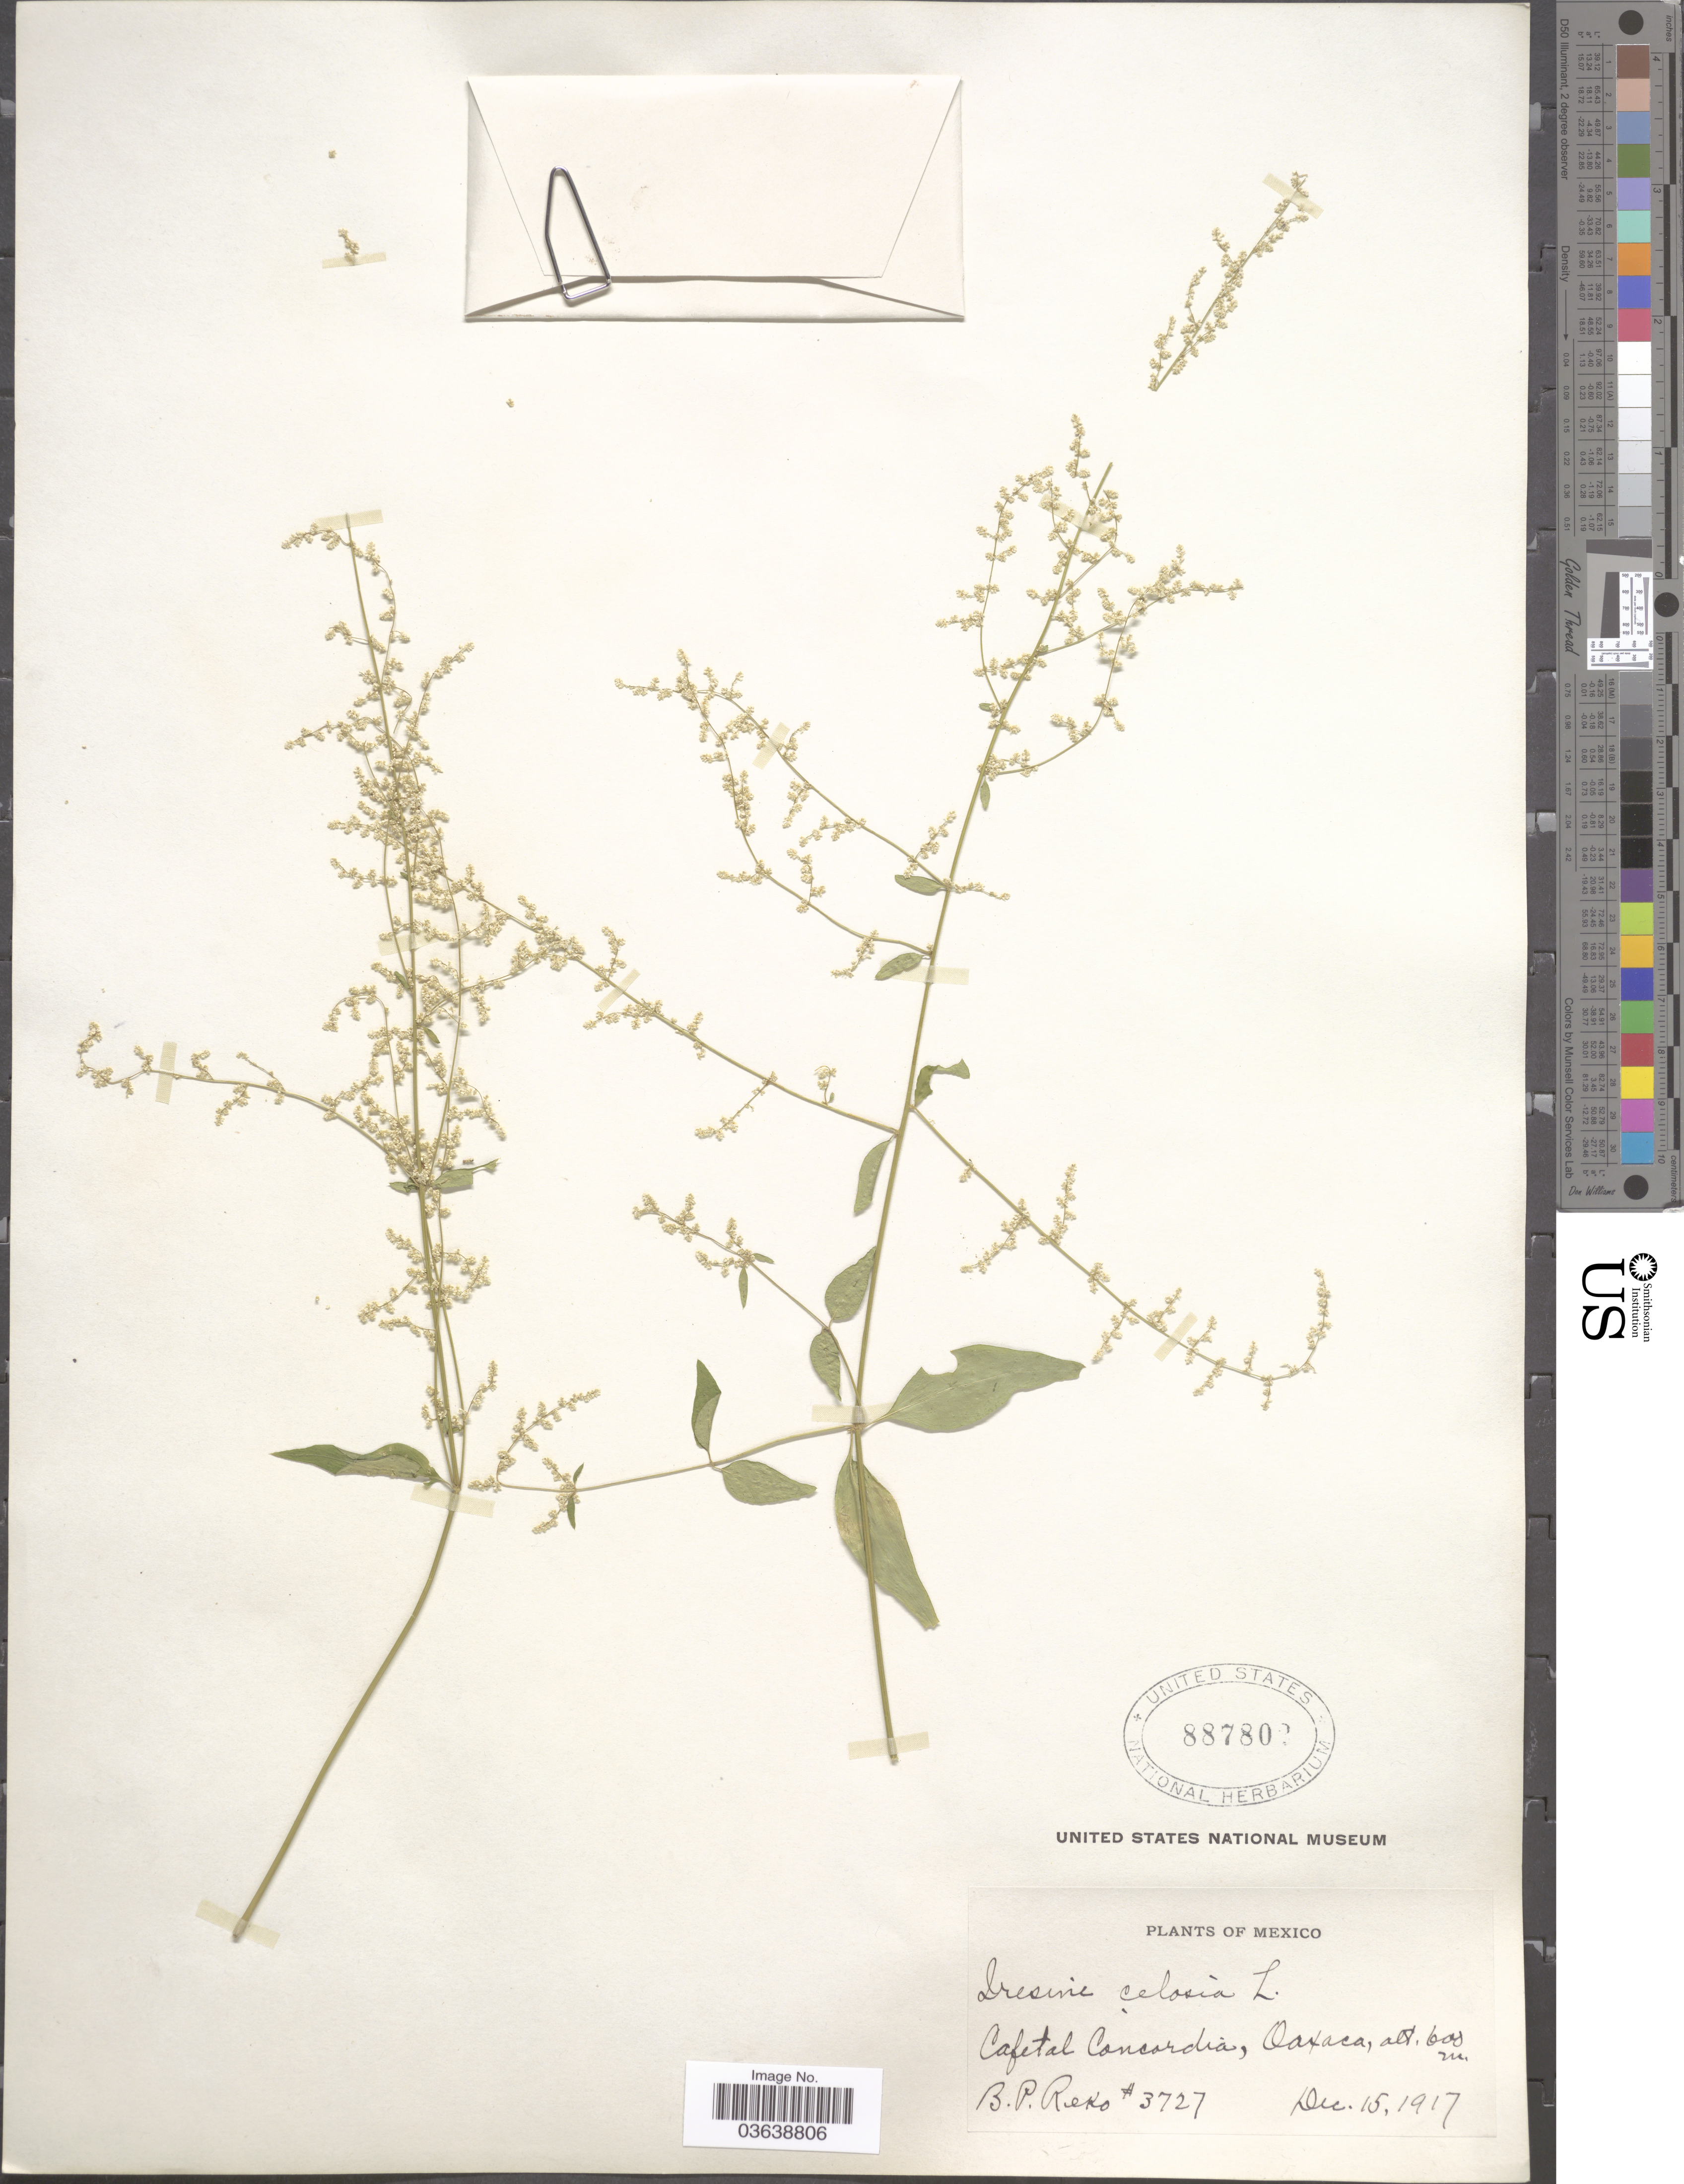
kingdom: Plantae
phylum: Tracheophyta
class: Magnoliopsida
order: Caryophyllales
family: Amaranthaceae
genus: Iresine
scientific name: Iresine celosia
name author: L.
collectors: B. P. Reko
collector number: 3727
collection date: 1917-12-15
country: Mexico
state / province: Oaxaca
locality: Cafetal Concordia.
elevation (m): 600